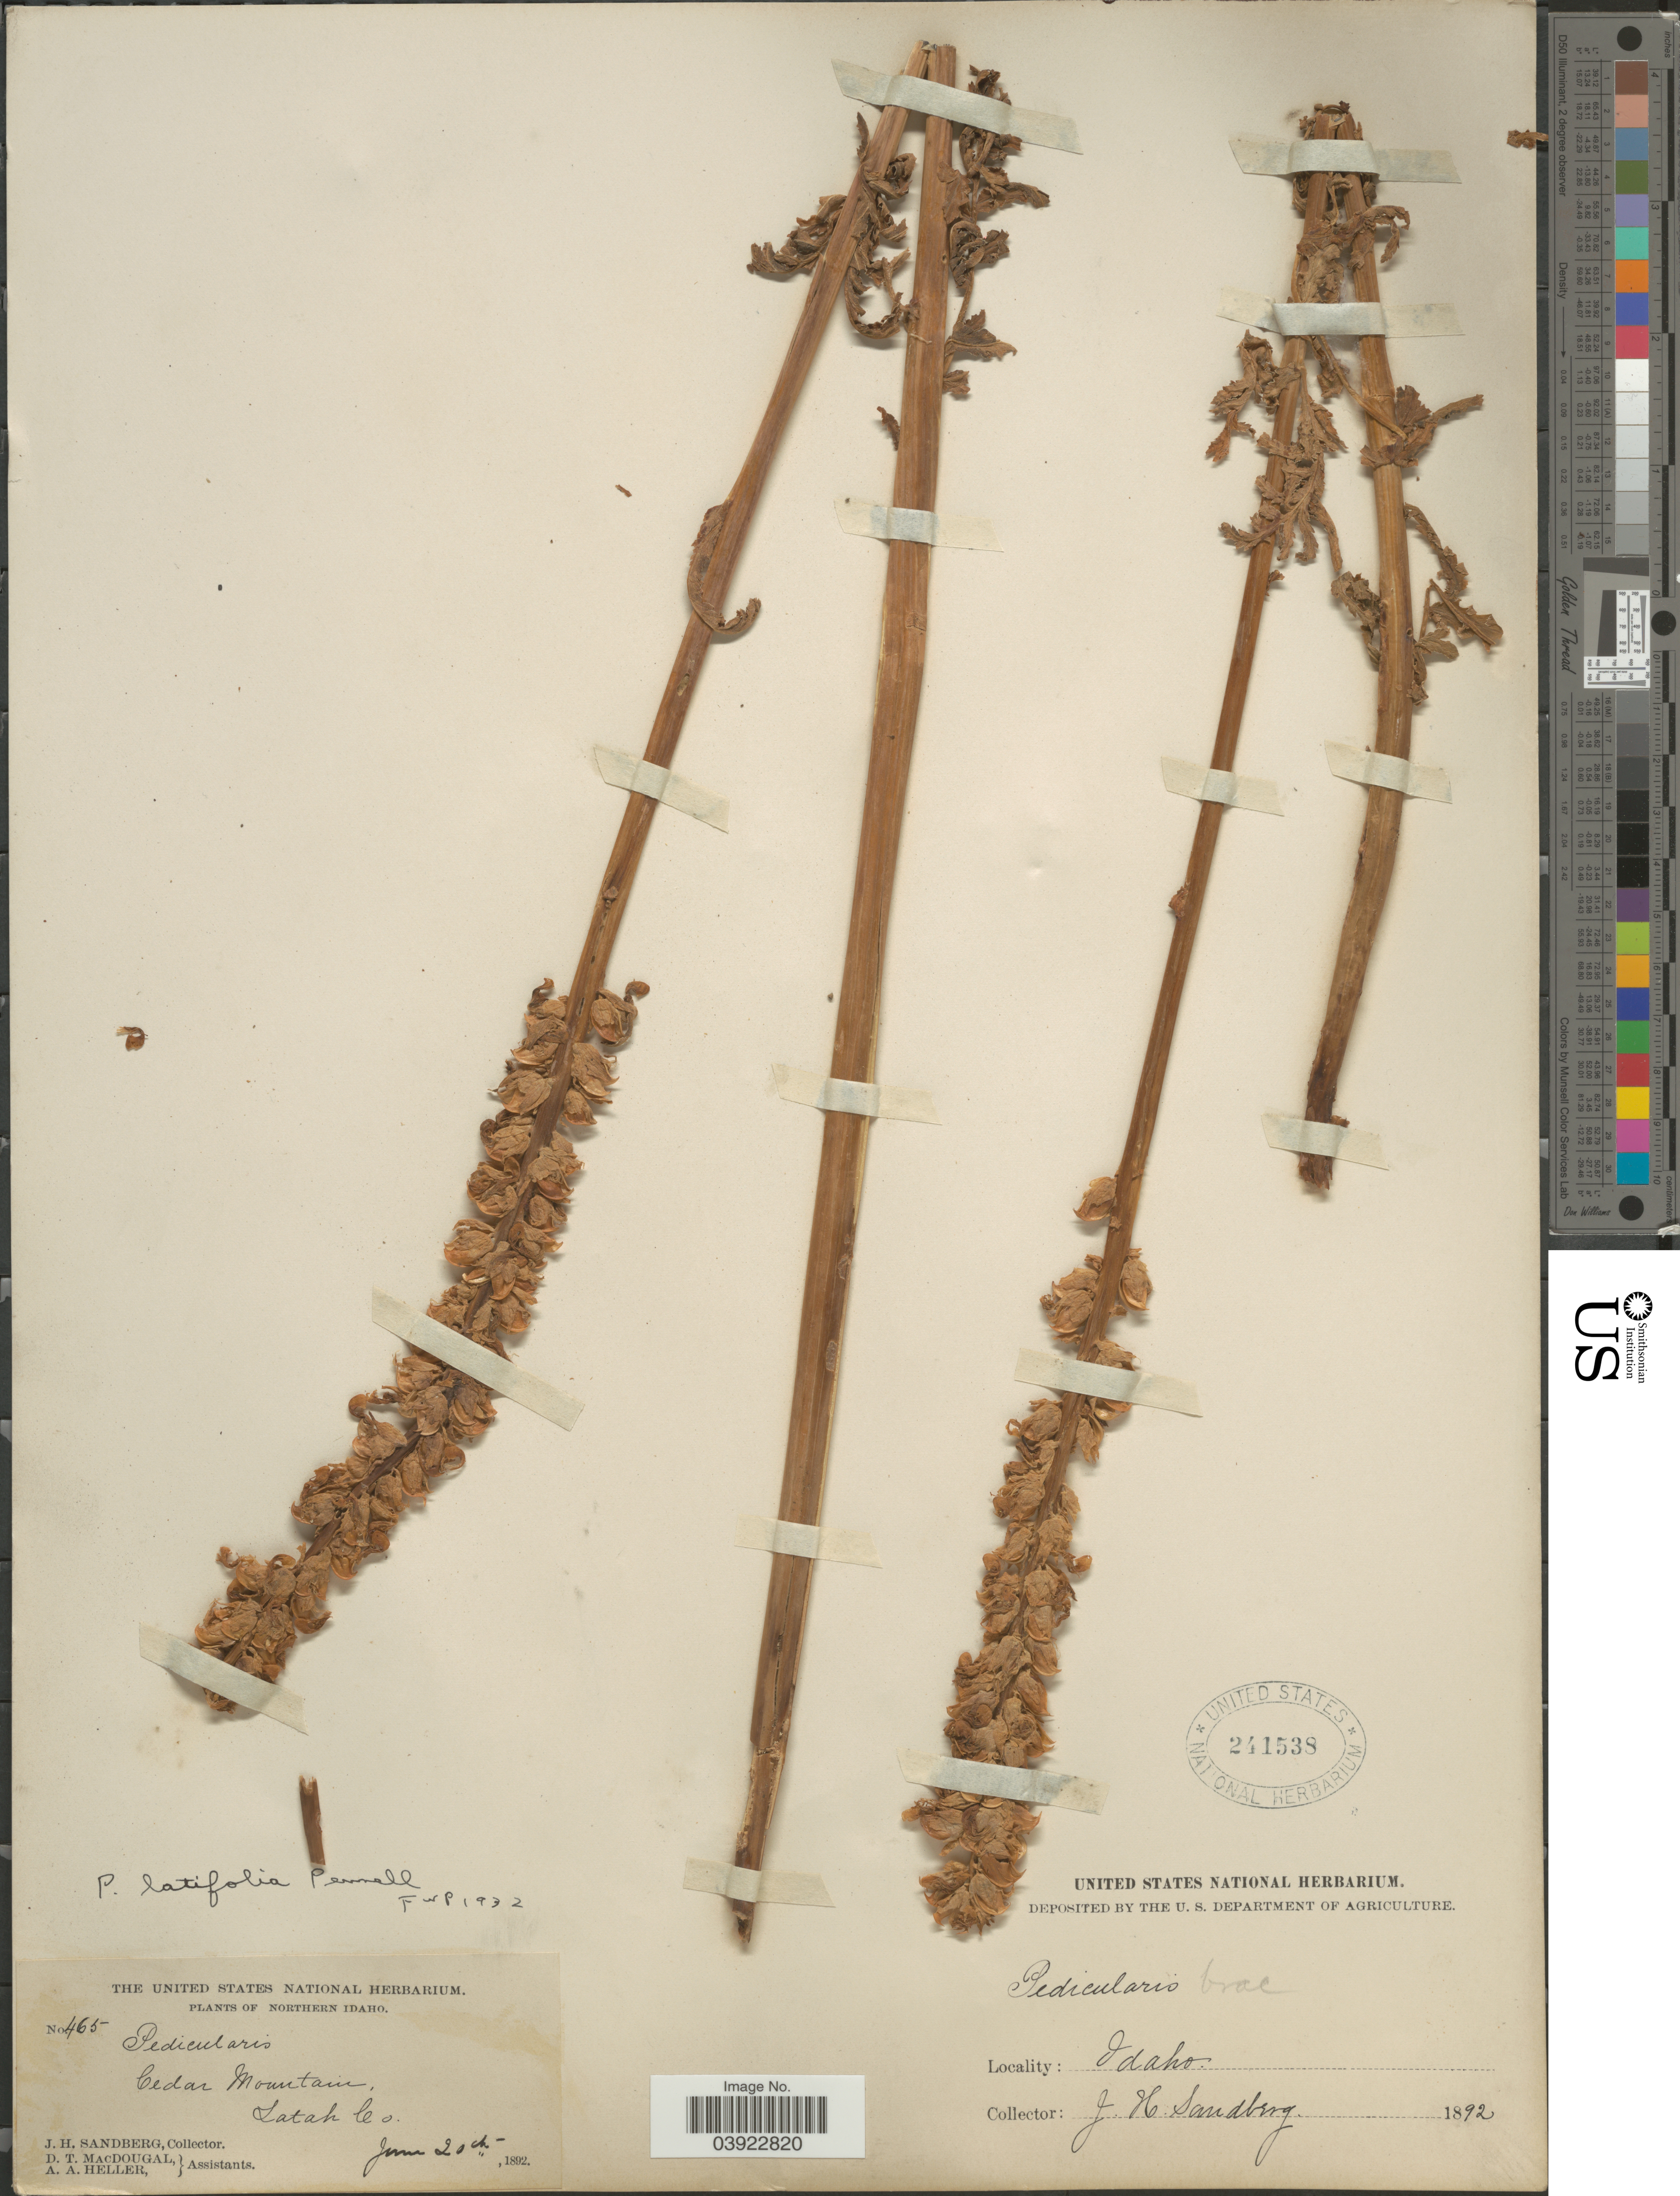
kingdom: Plantae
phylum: Tracheophyta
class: Magnoliopsida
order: Lamiales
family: Orobanchaceae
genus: Pedicularis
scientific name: Pedicularis latifolia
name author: Pennell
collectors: J. H. Sandberg, D. T. MacDougal & A. A. Heller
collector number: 465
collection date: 1892-06-20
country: United States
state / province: Idaho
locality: Northern Idaho. Cedar Mountain. Latah Co.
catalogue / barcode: US 241538